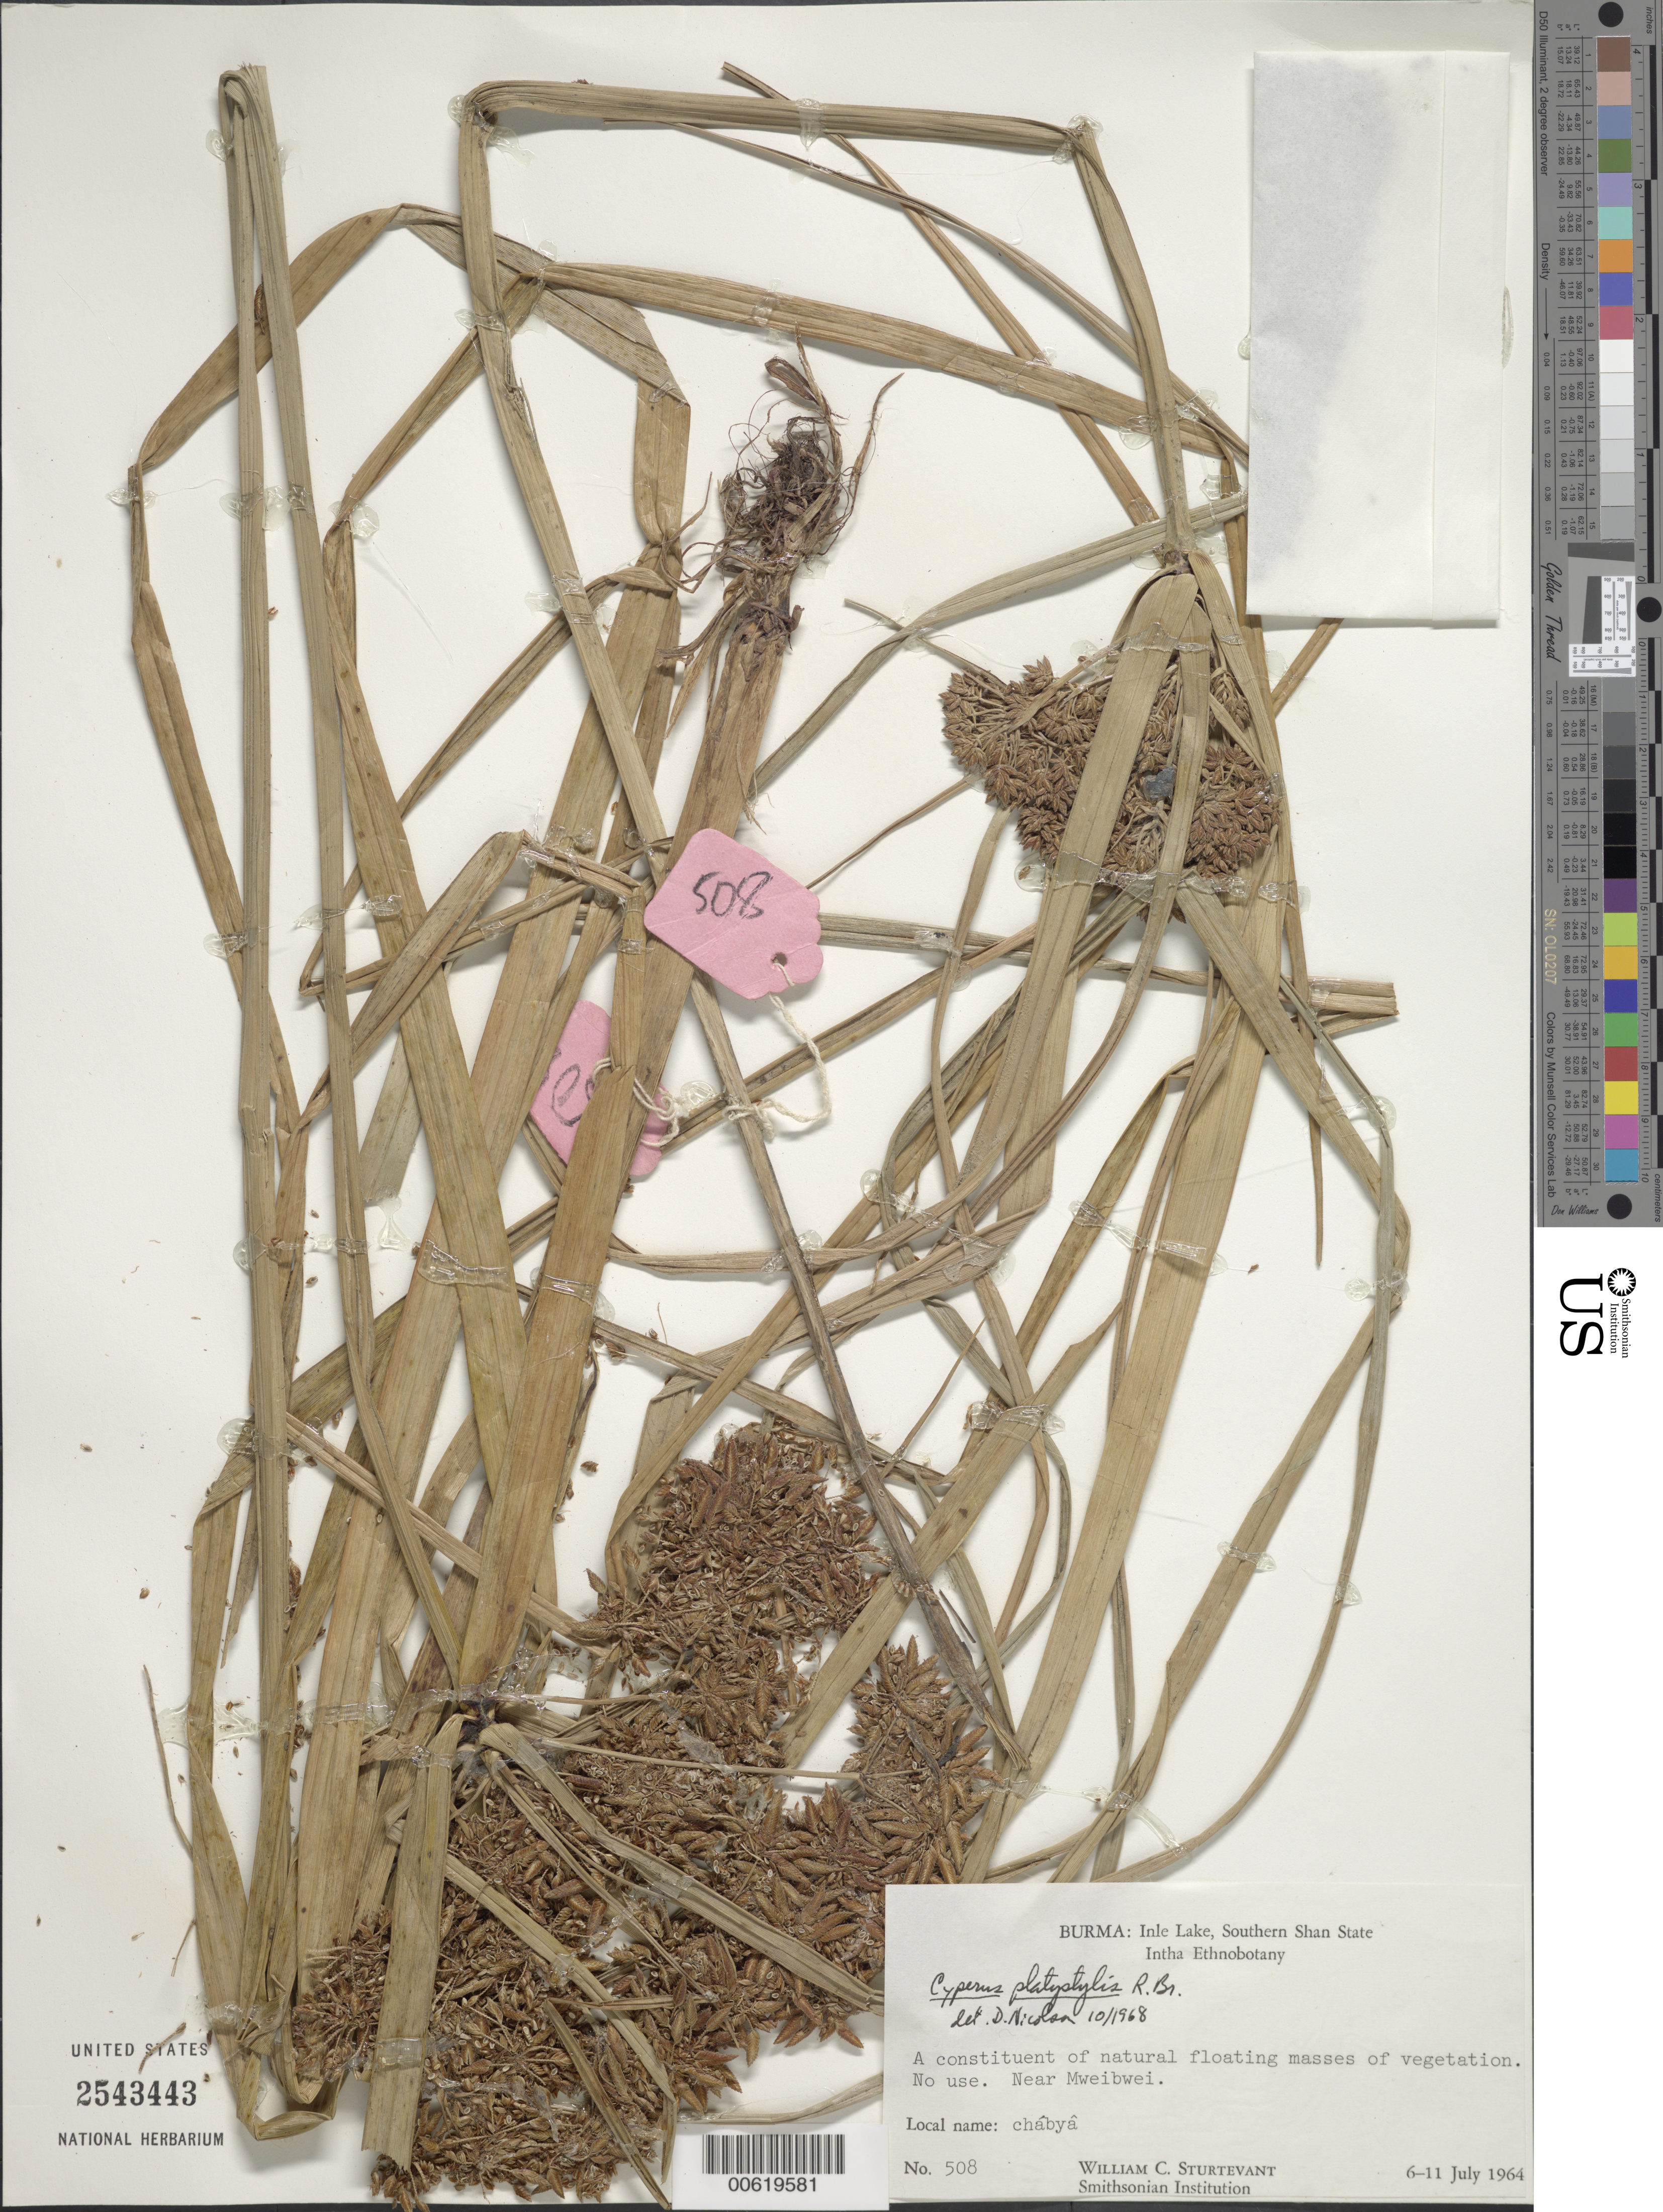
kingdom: Plantae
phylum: Tracheophyta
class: Liliopsida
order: Poales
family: Cyperaceae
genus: Cyperus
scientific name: Cyperus platystylis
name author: R. Br.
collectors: W. Sturtevant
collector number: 508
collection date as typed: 11 Jul 1964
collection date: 1964-07-11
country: Myanmar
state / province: Shan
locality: Inle lake, Southern Shan State, near Mweibwei.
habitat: A constituent of natural floating masses of vegetation.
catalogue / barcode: US 2543443